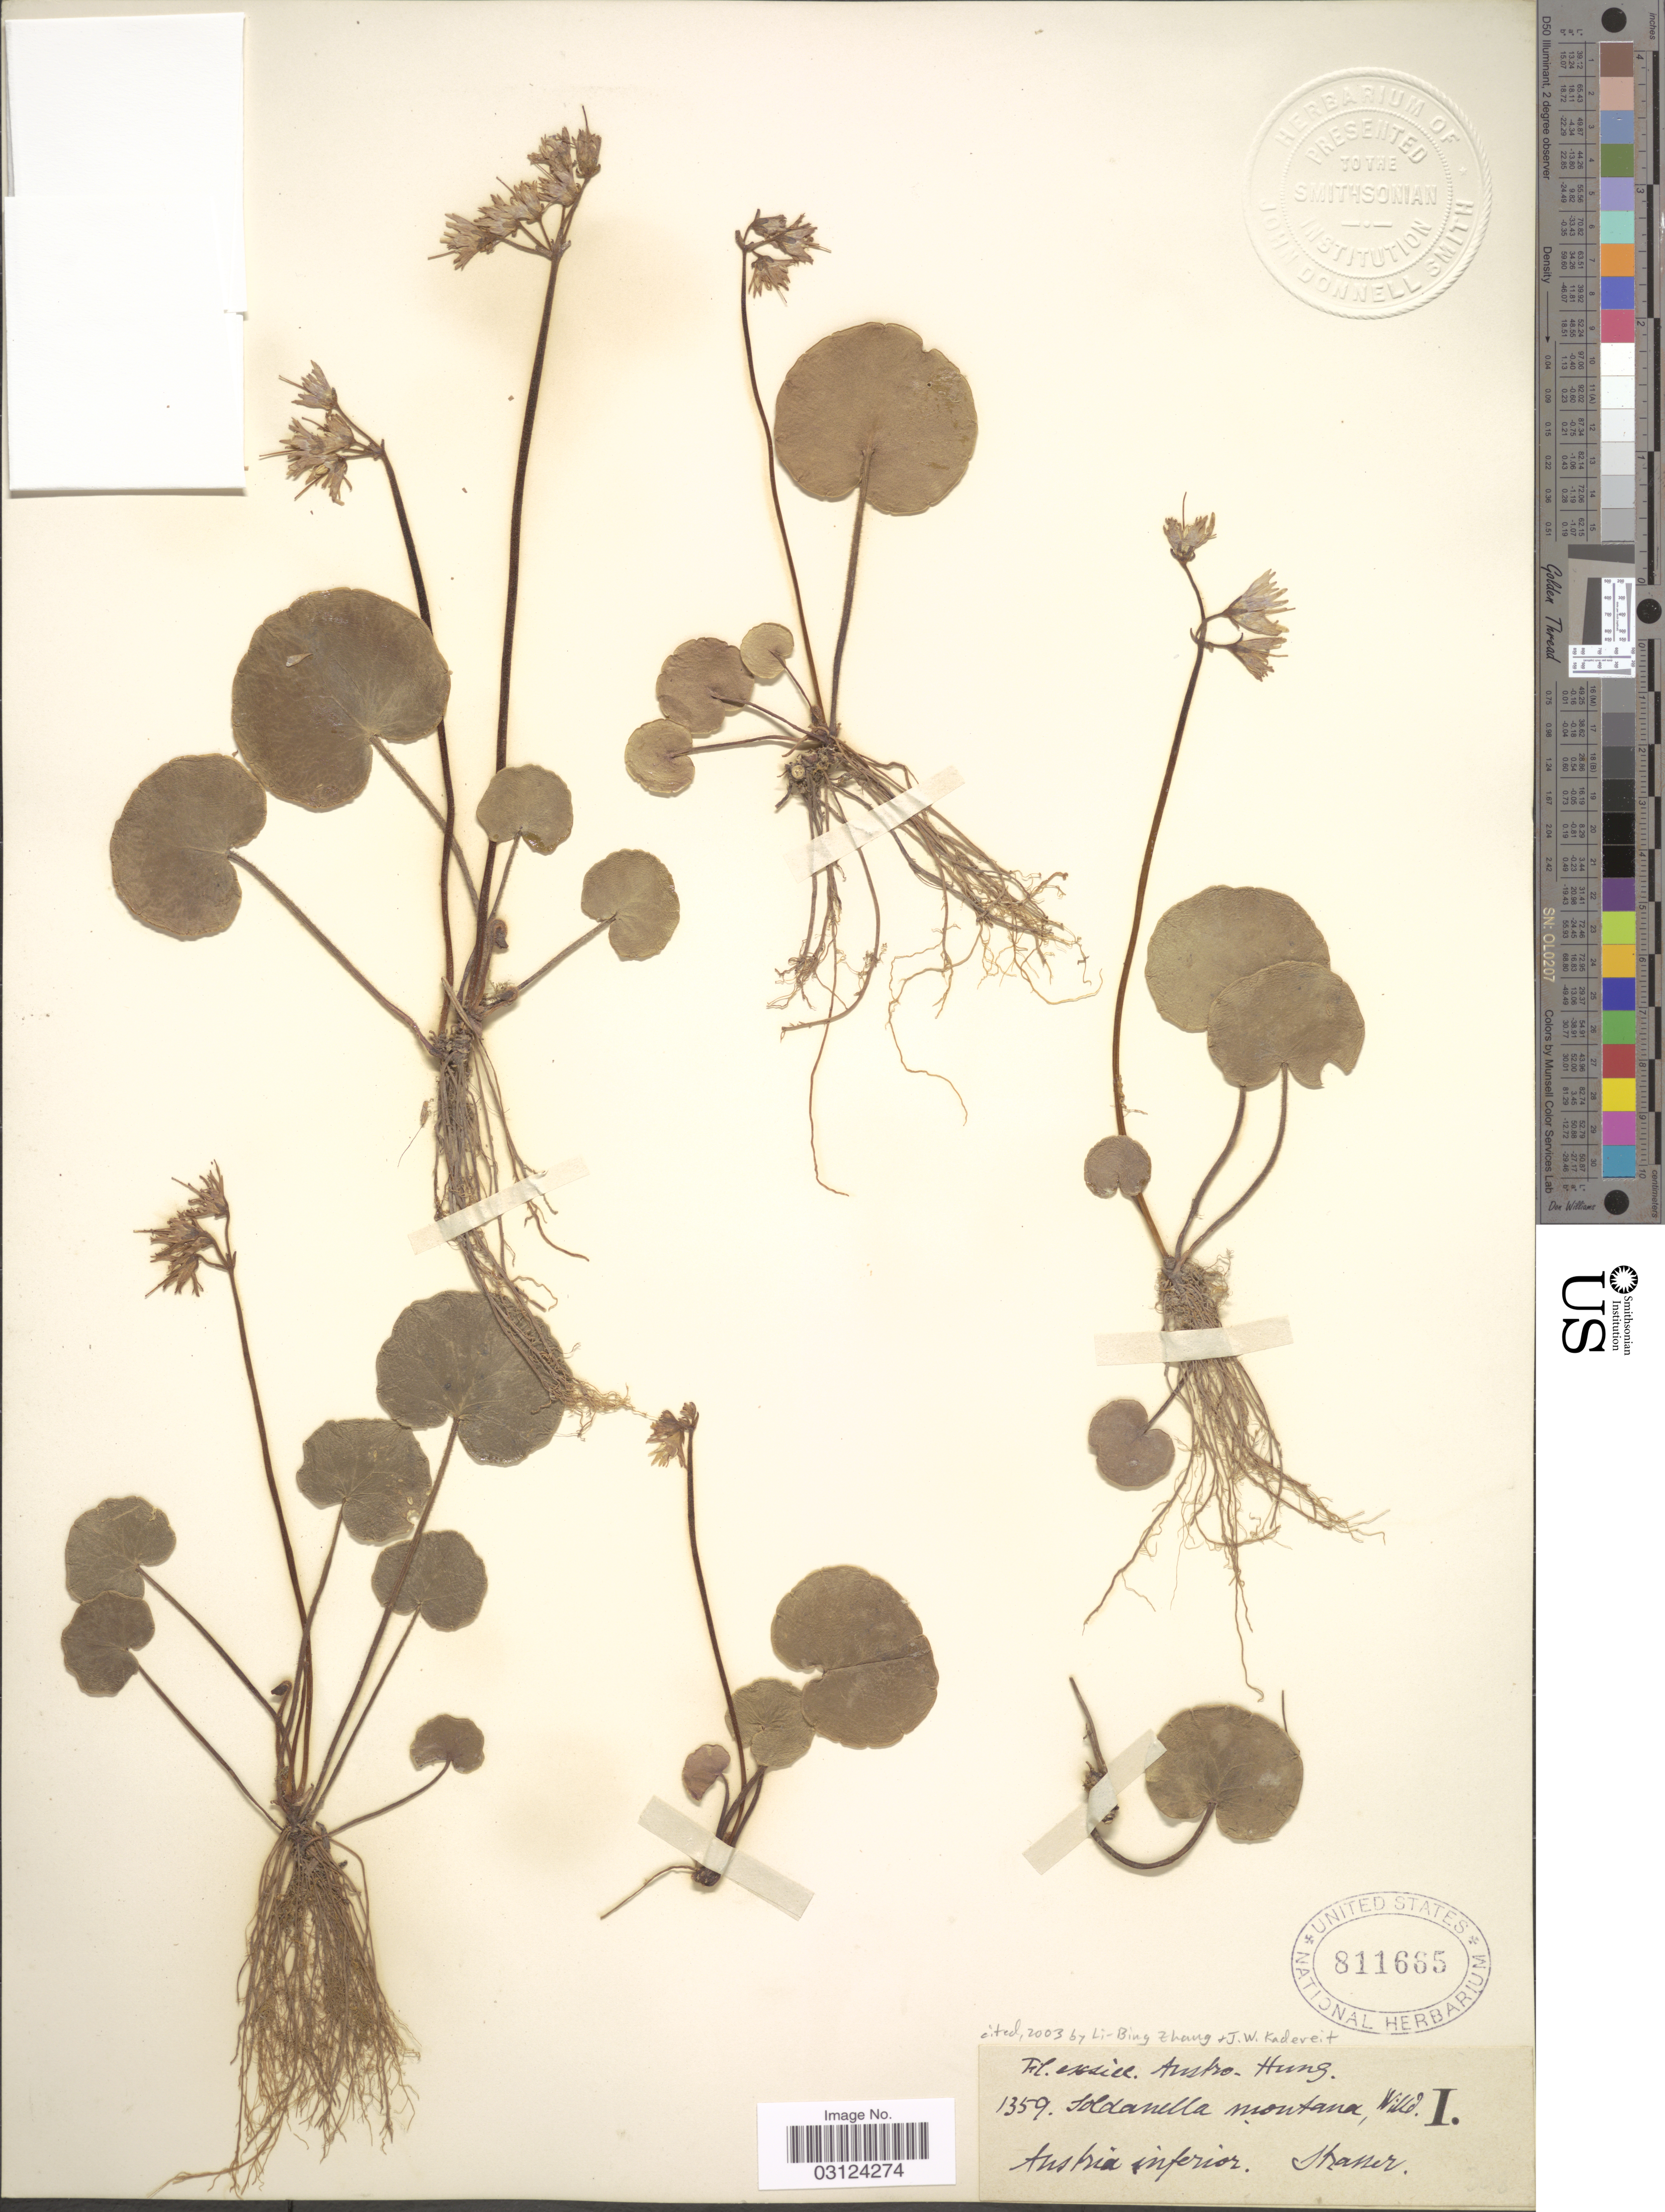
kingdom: Plantae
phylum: Tracheophyta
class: Magnoliopsida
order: Ericales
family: Primulaceae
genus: Soldanella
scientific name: Soldanella montana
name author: Willd.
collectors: -. Strasser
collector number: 1359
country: Austria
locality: Austro-Hung.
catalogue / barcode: US 811665